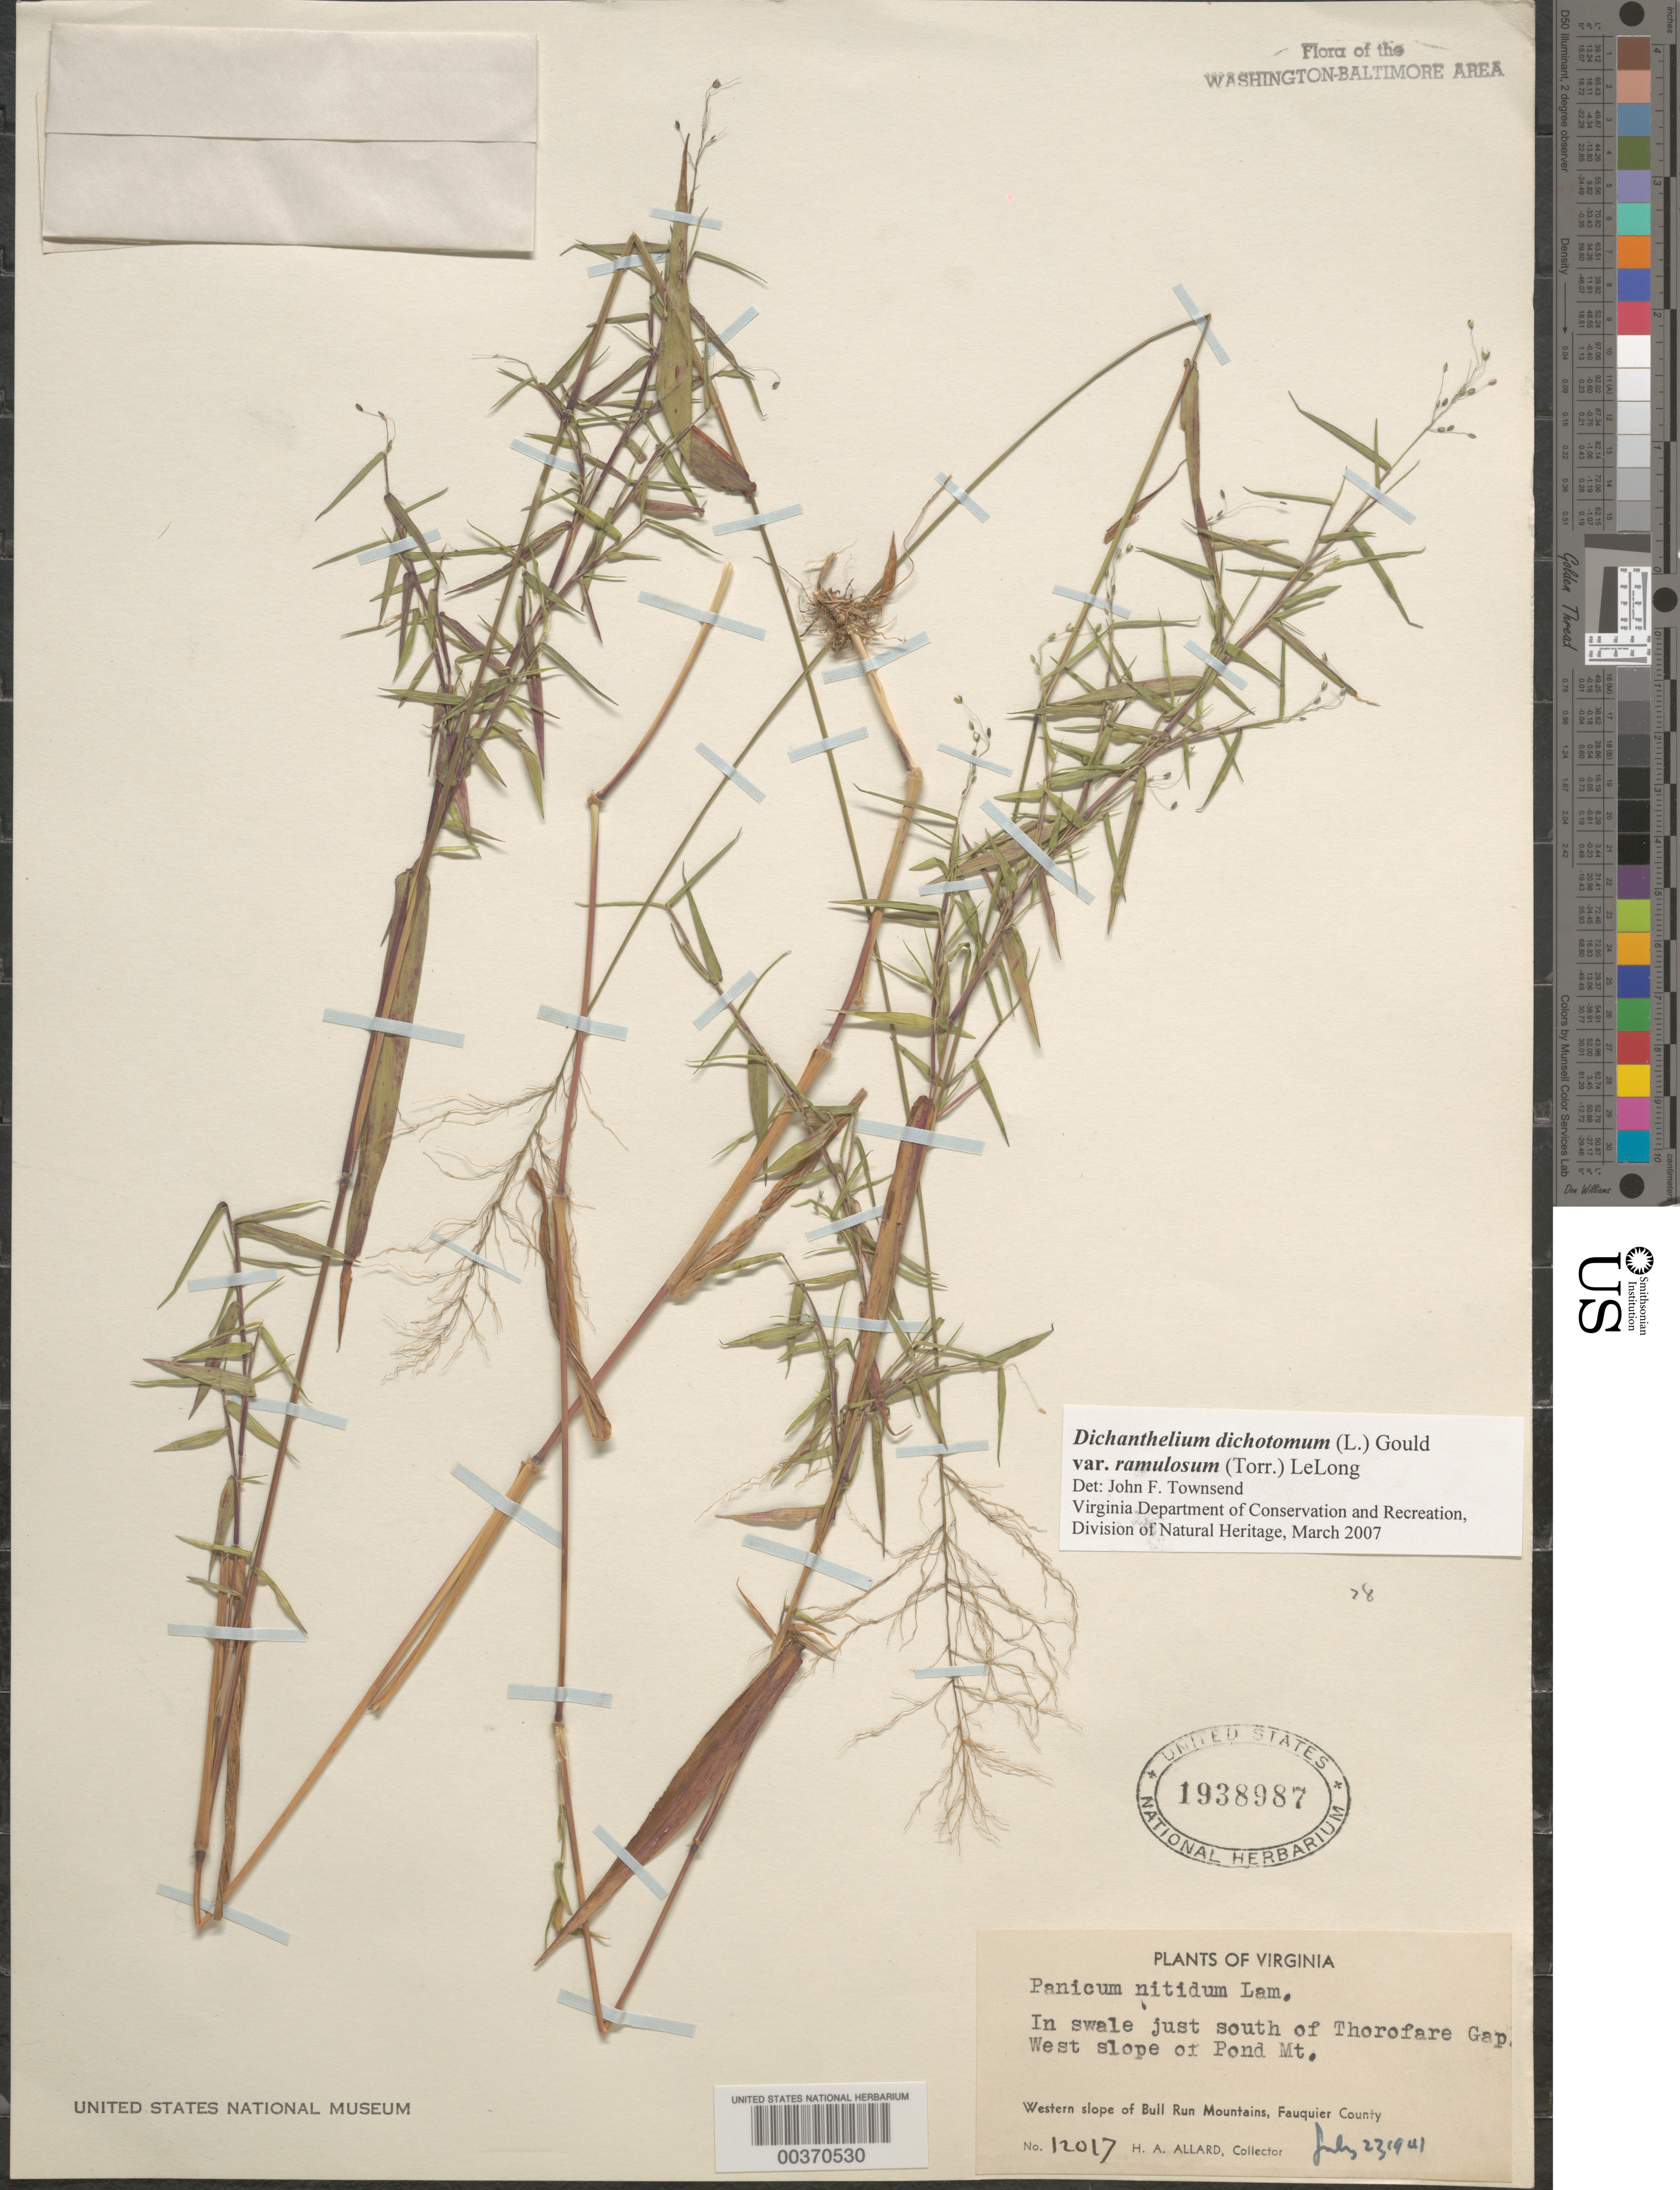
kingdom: Plantae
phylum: Tracheophyta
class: Liliopsida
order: Poales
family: Poaceae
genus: Dichanthelium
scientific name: Dichanthelium dichotomum var. ramulosum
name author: (Torr.) Lelong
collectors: H. A. Allard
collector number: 12017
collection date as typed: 23 Jul 1941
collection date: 1941-07-23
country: United States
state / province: Virginia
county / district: Fauquier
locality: South of Thorofare Gap, Pond Mountains Bull Run Mts.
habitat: In swale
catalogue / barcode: US 1938987